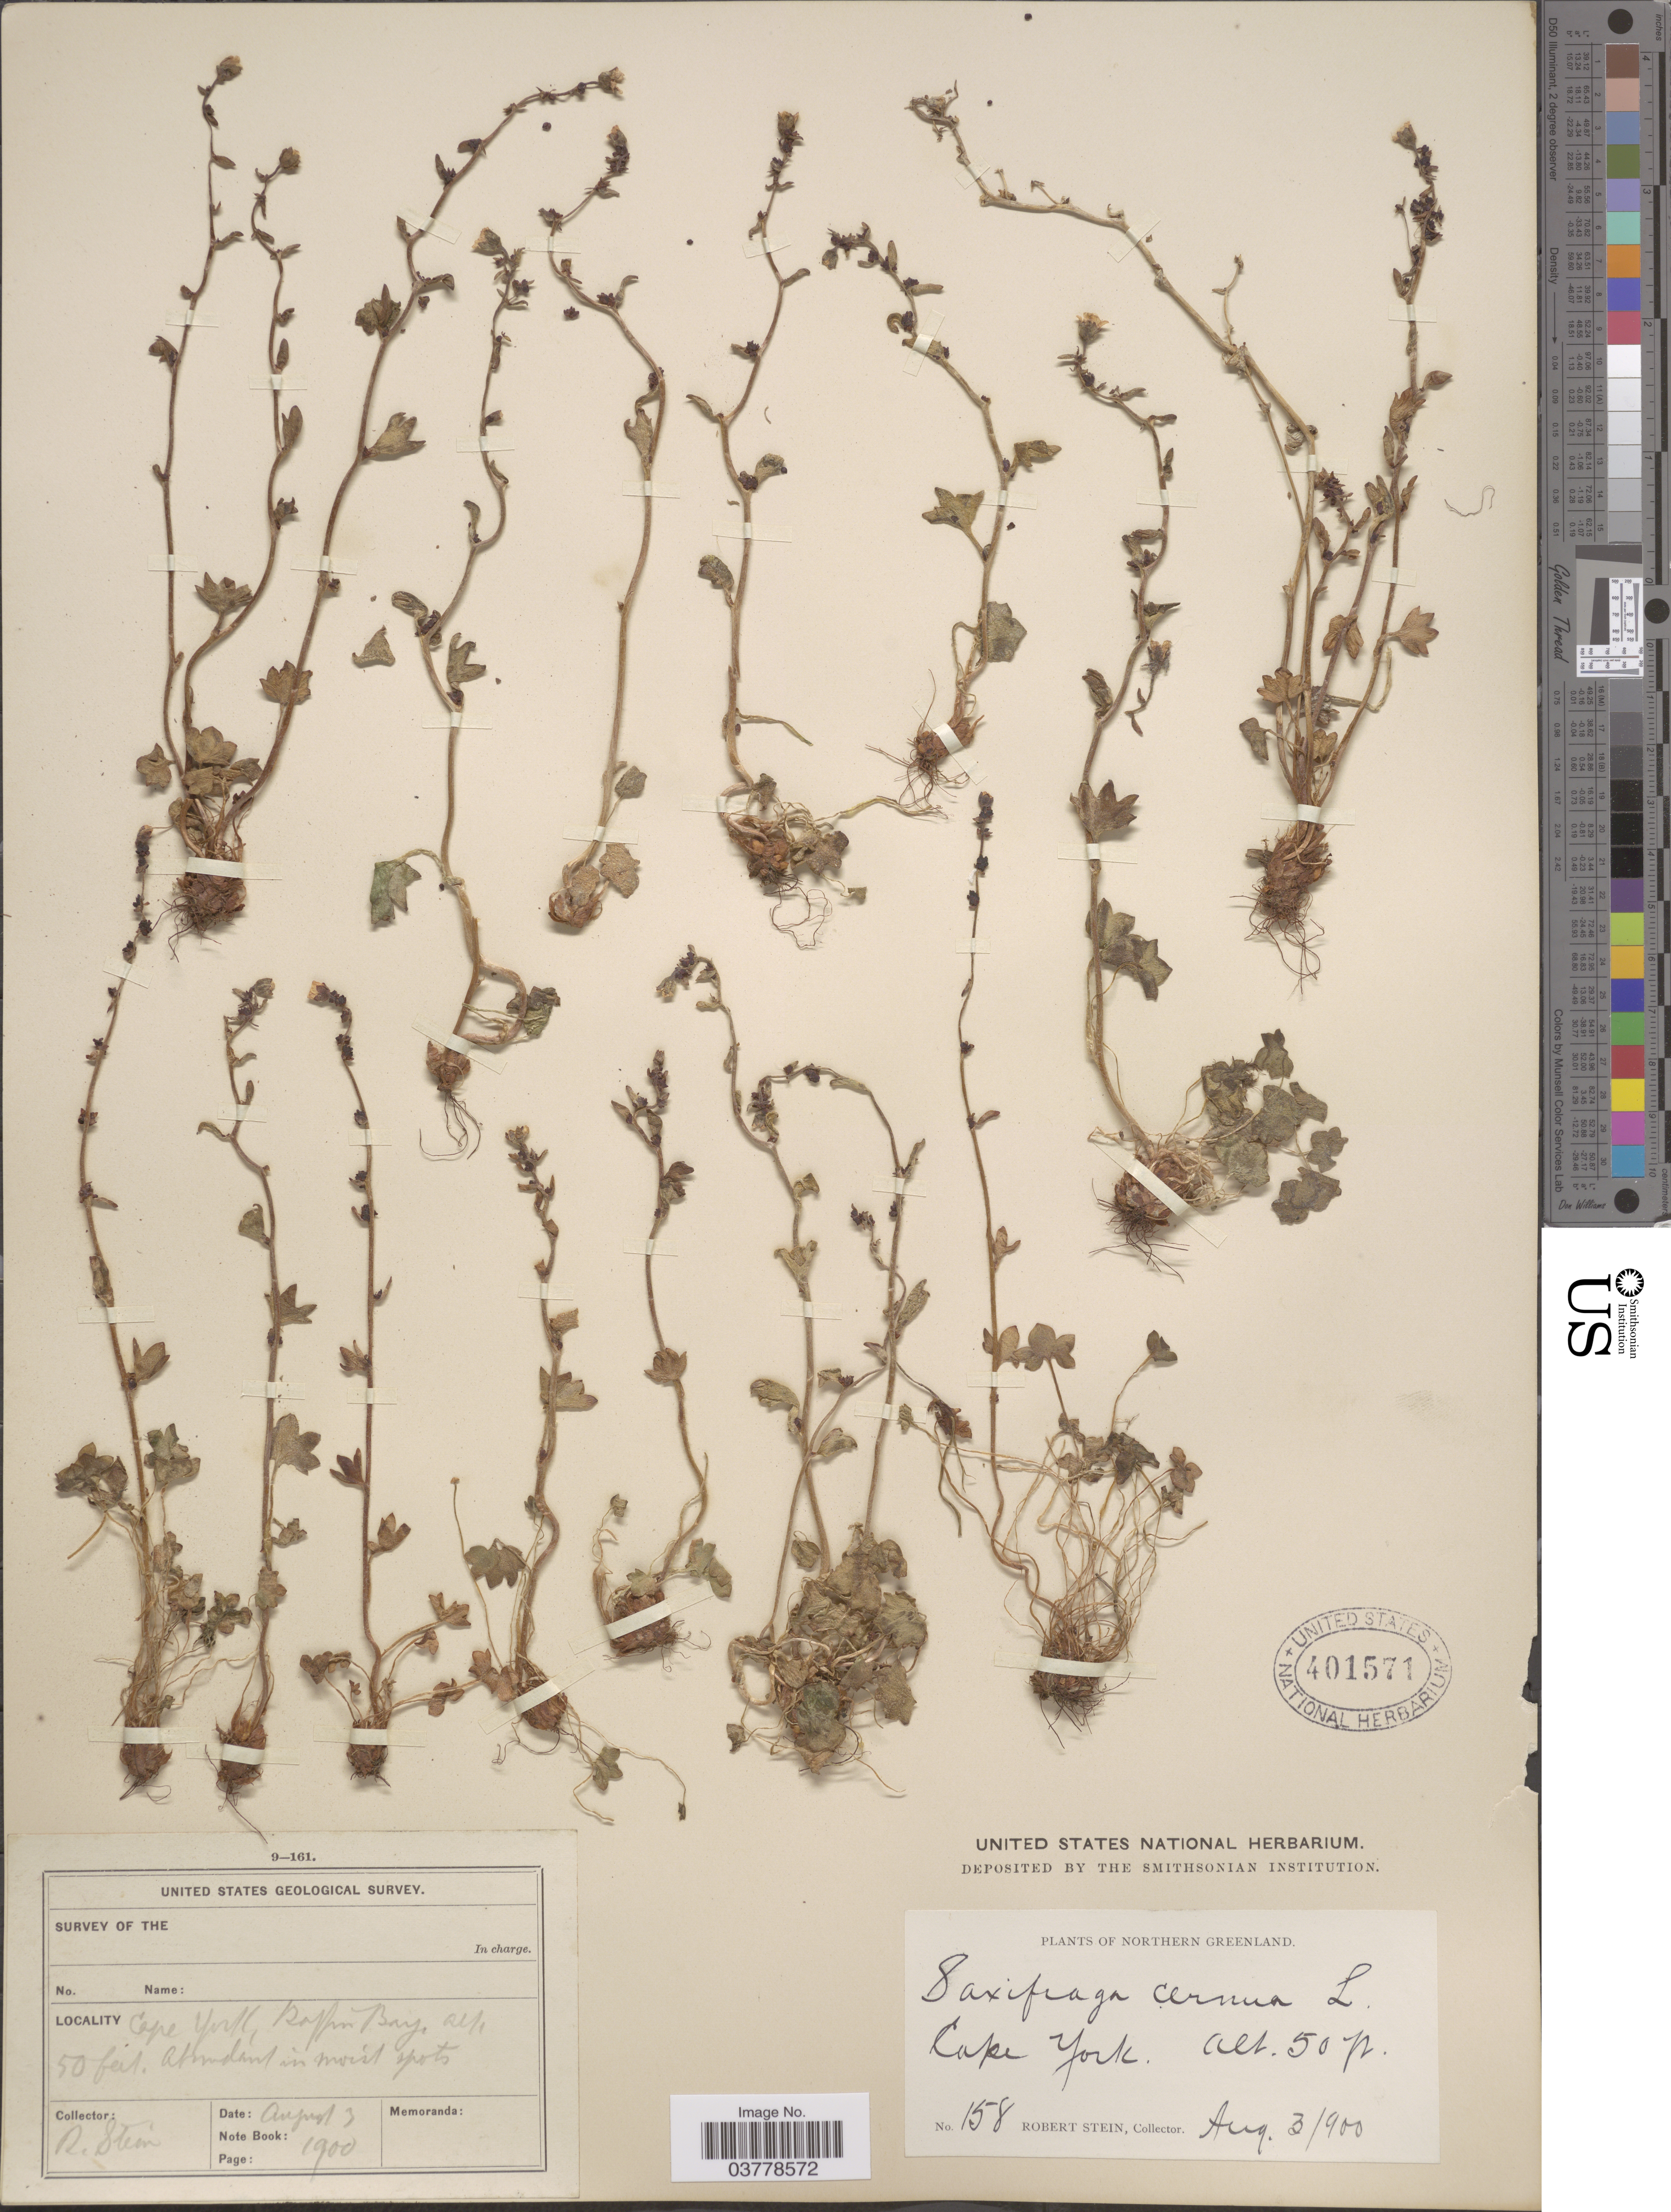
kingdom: Plantae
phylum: Tracheophyta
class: Magnoliopsida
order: Saxifragales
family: Saxifragaceae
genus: Saxifraga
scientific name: Saxifraga cernua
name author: L.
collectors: R. Stein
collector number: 158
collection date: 1900-08-03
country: Greenland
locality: Northern Greenland. Cape York. Baffin Bay.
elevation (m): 15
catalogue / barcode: US 401571